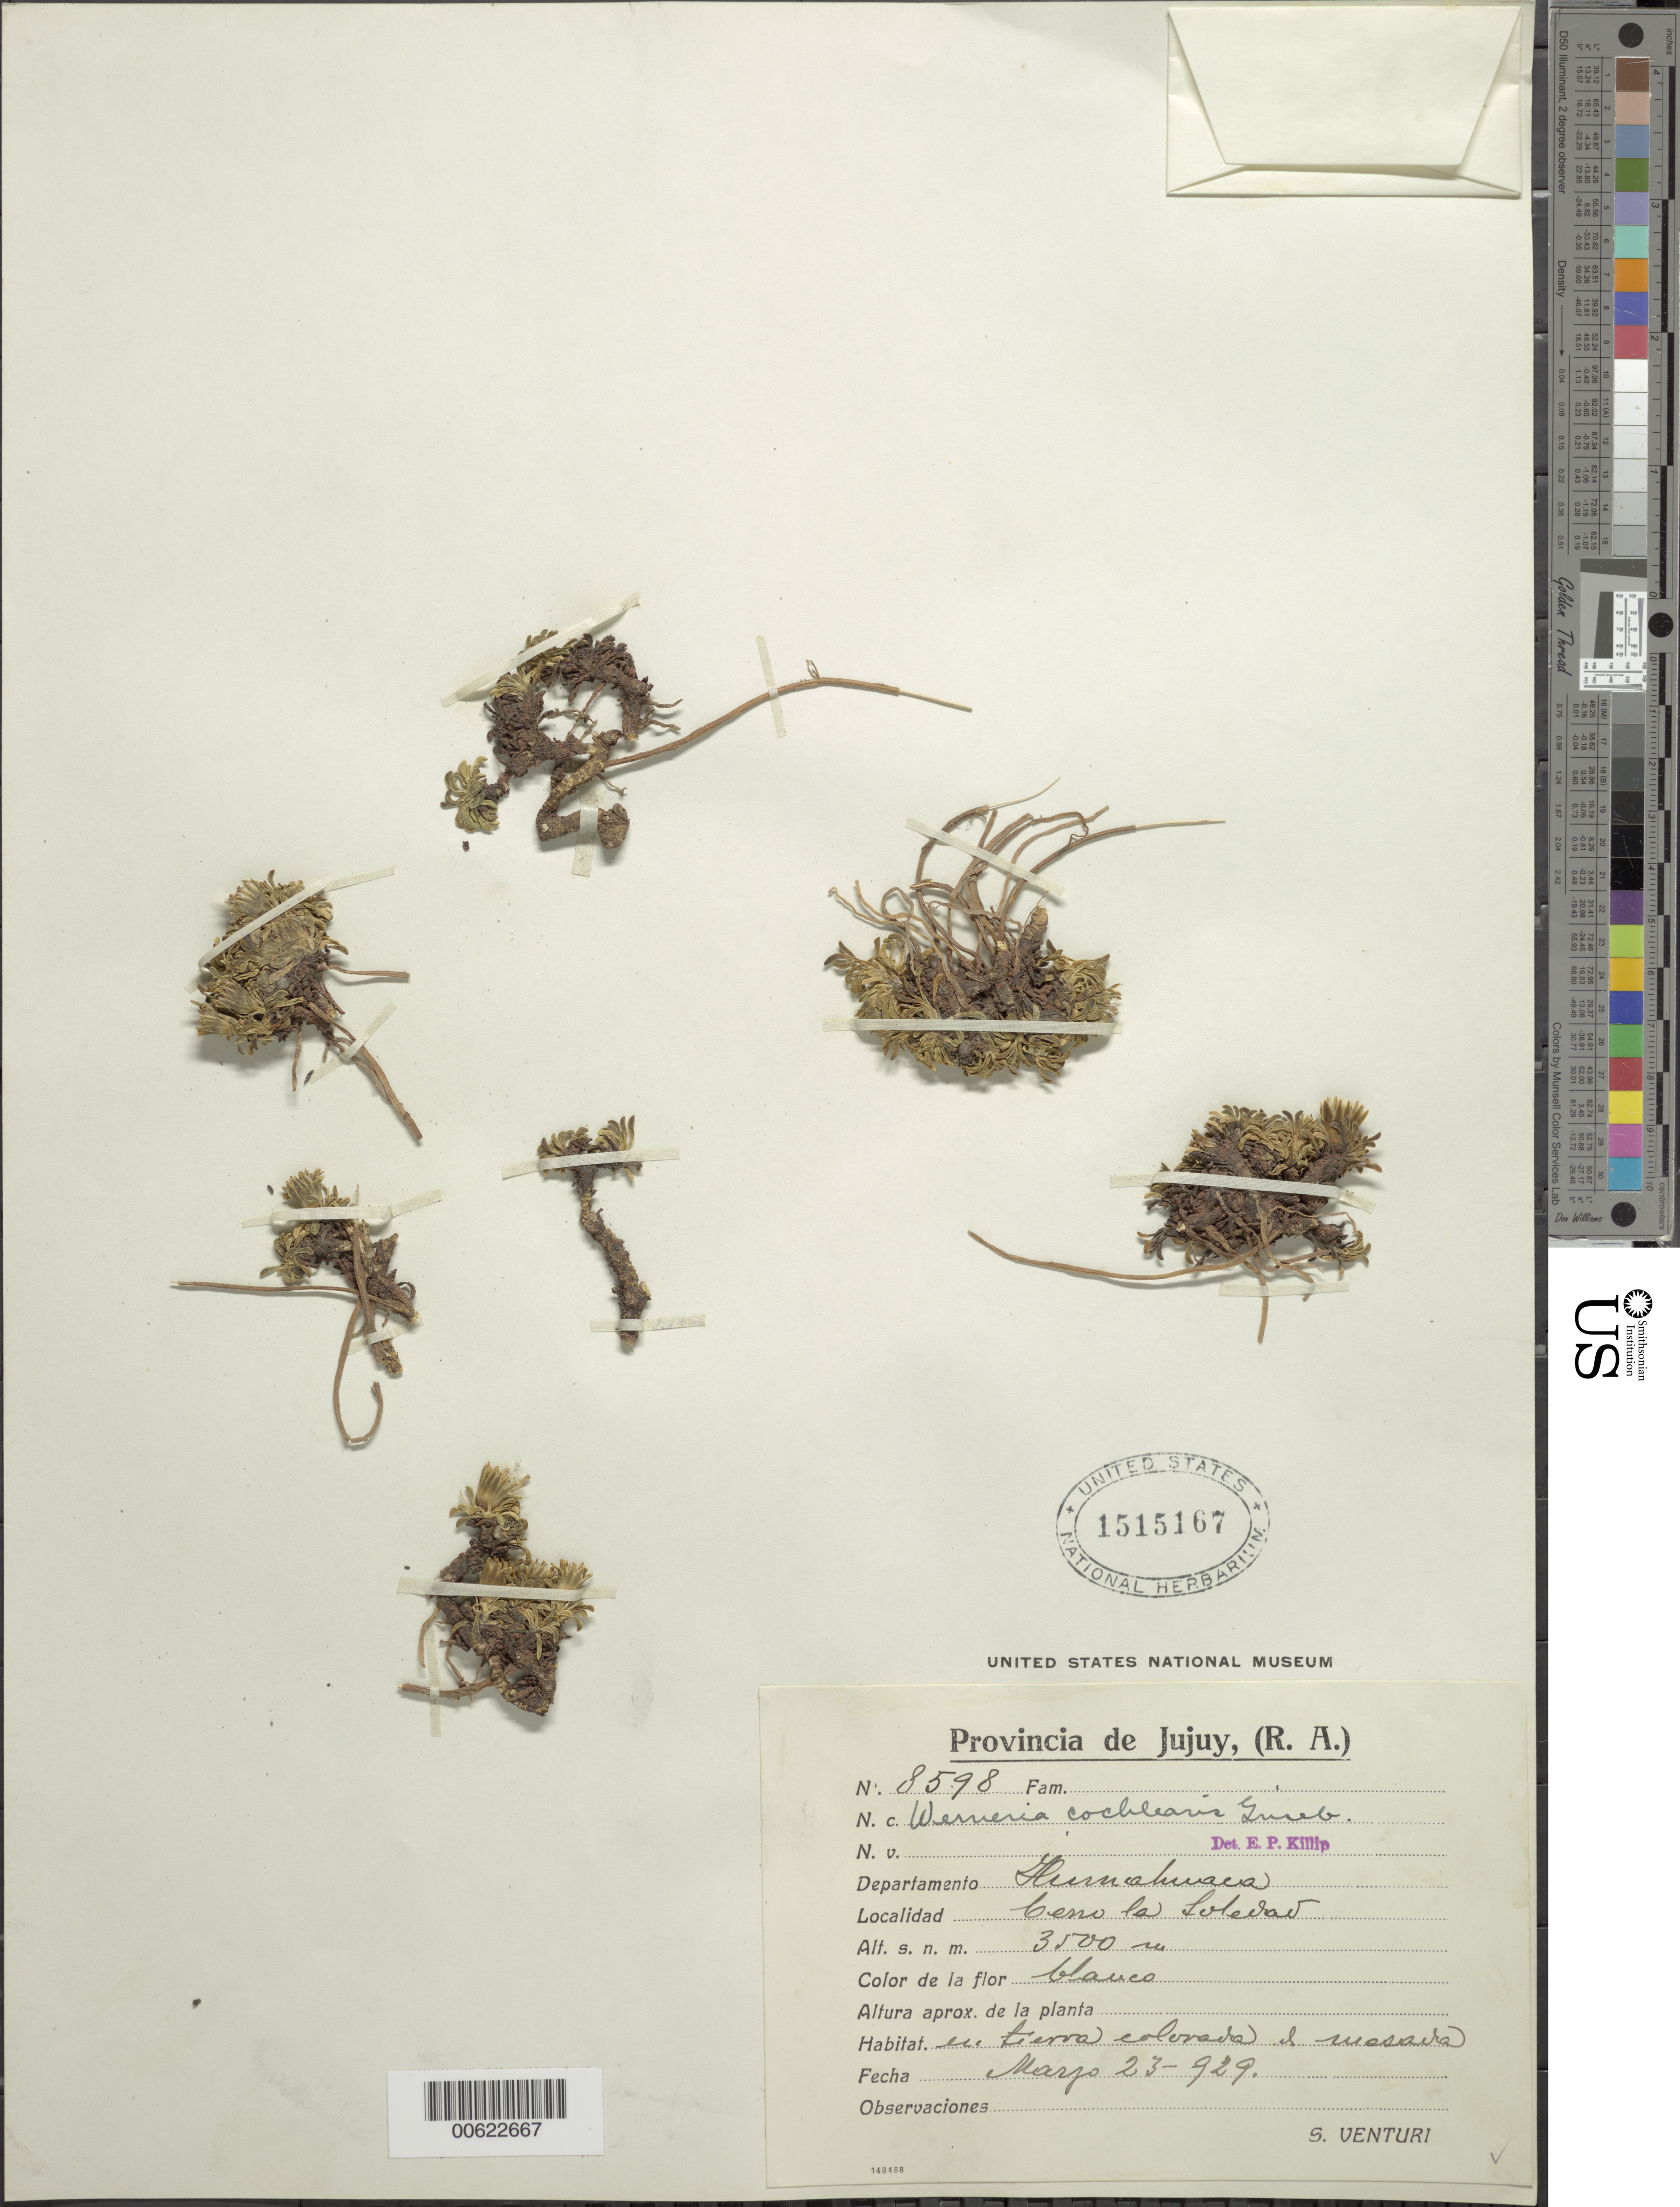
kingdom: Plantae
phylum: Tracheophyta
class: Magnoliopsida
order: Asterales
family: Asteraceae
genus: Werneria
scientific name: Werneria aretioides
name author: Wedd.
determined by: Calvo, Joel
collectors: S. Venturi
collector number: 8598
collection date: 1929-03-23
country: Argentina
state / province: Jujuy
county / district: Guruahuaca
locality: Cerro la Soledad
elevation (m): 3500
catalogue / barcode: US 1515167